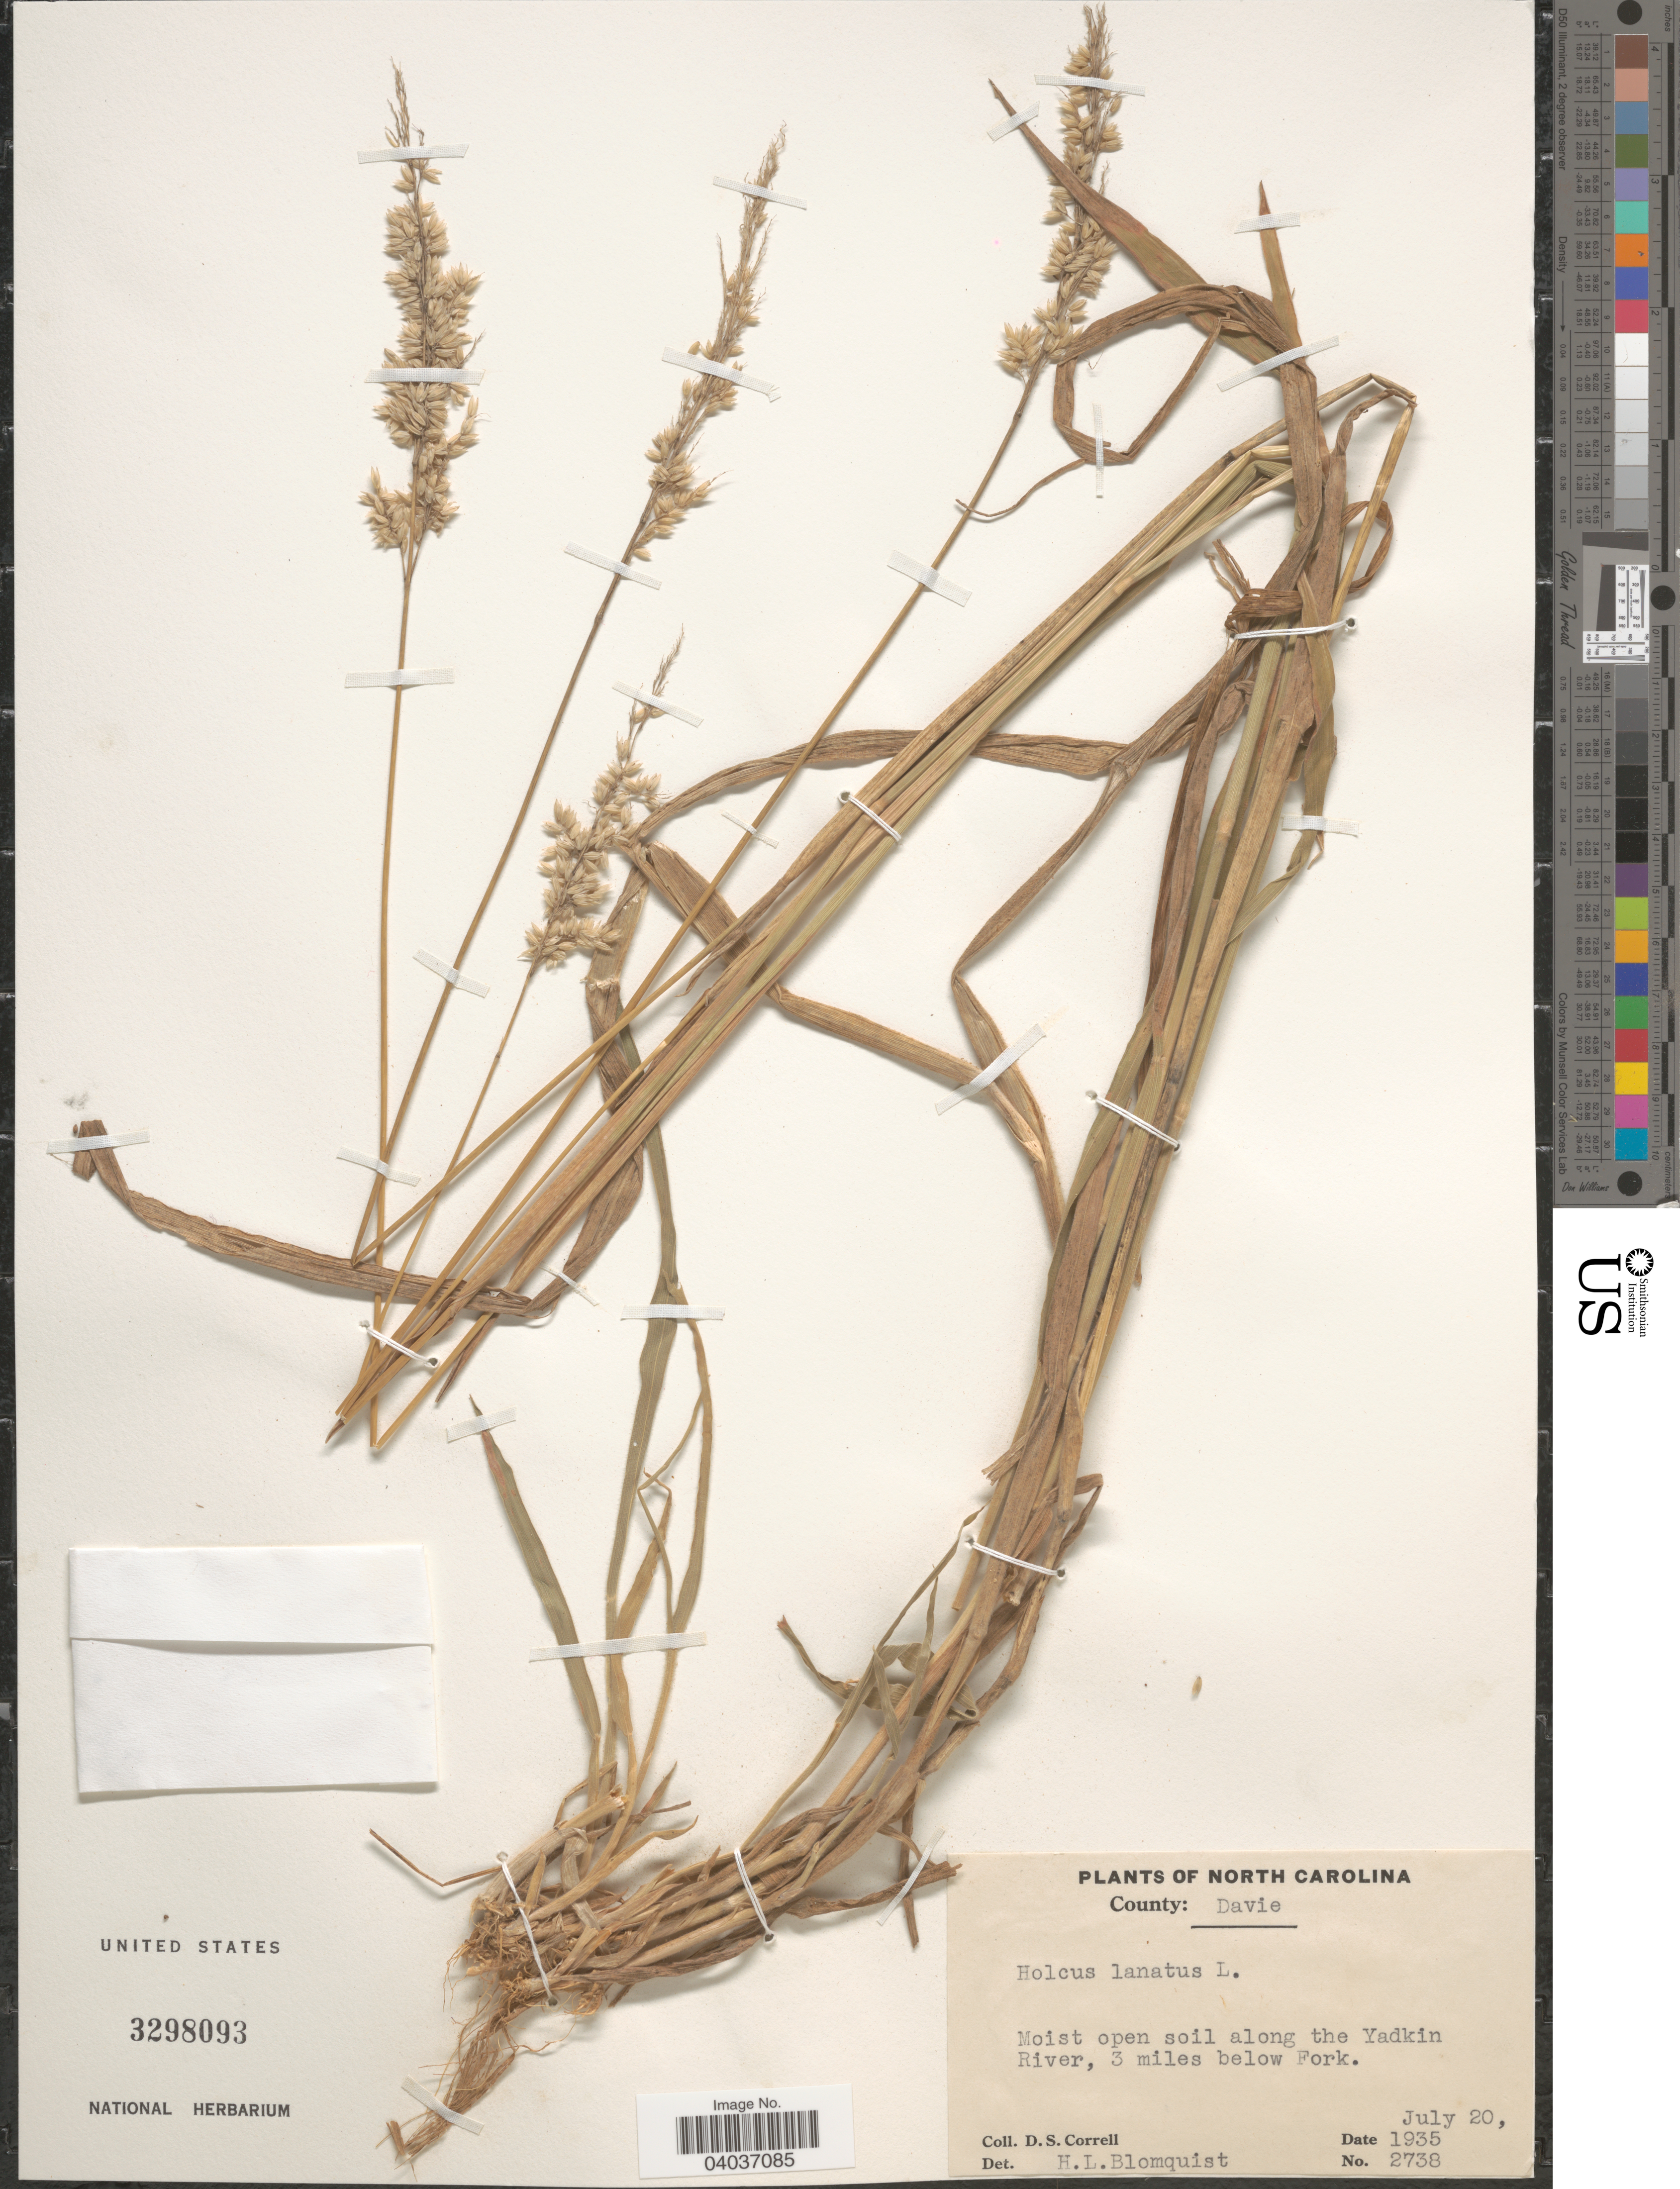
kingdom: Plantae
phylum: Tracheophyta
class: Liliopsida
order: Poales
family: Poaceae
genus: Holcus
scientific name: Holcus lanatus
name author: L.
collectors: D. S. Correll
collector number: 2738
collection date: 1935-07-20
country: United States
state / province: North Carolina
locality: County: Davie. Along the Yadkin River, 3 miles below Fork.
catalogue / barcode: US 3298093